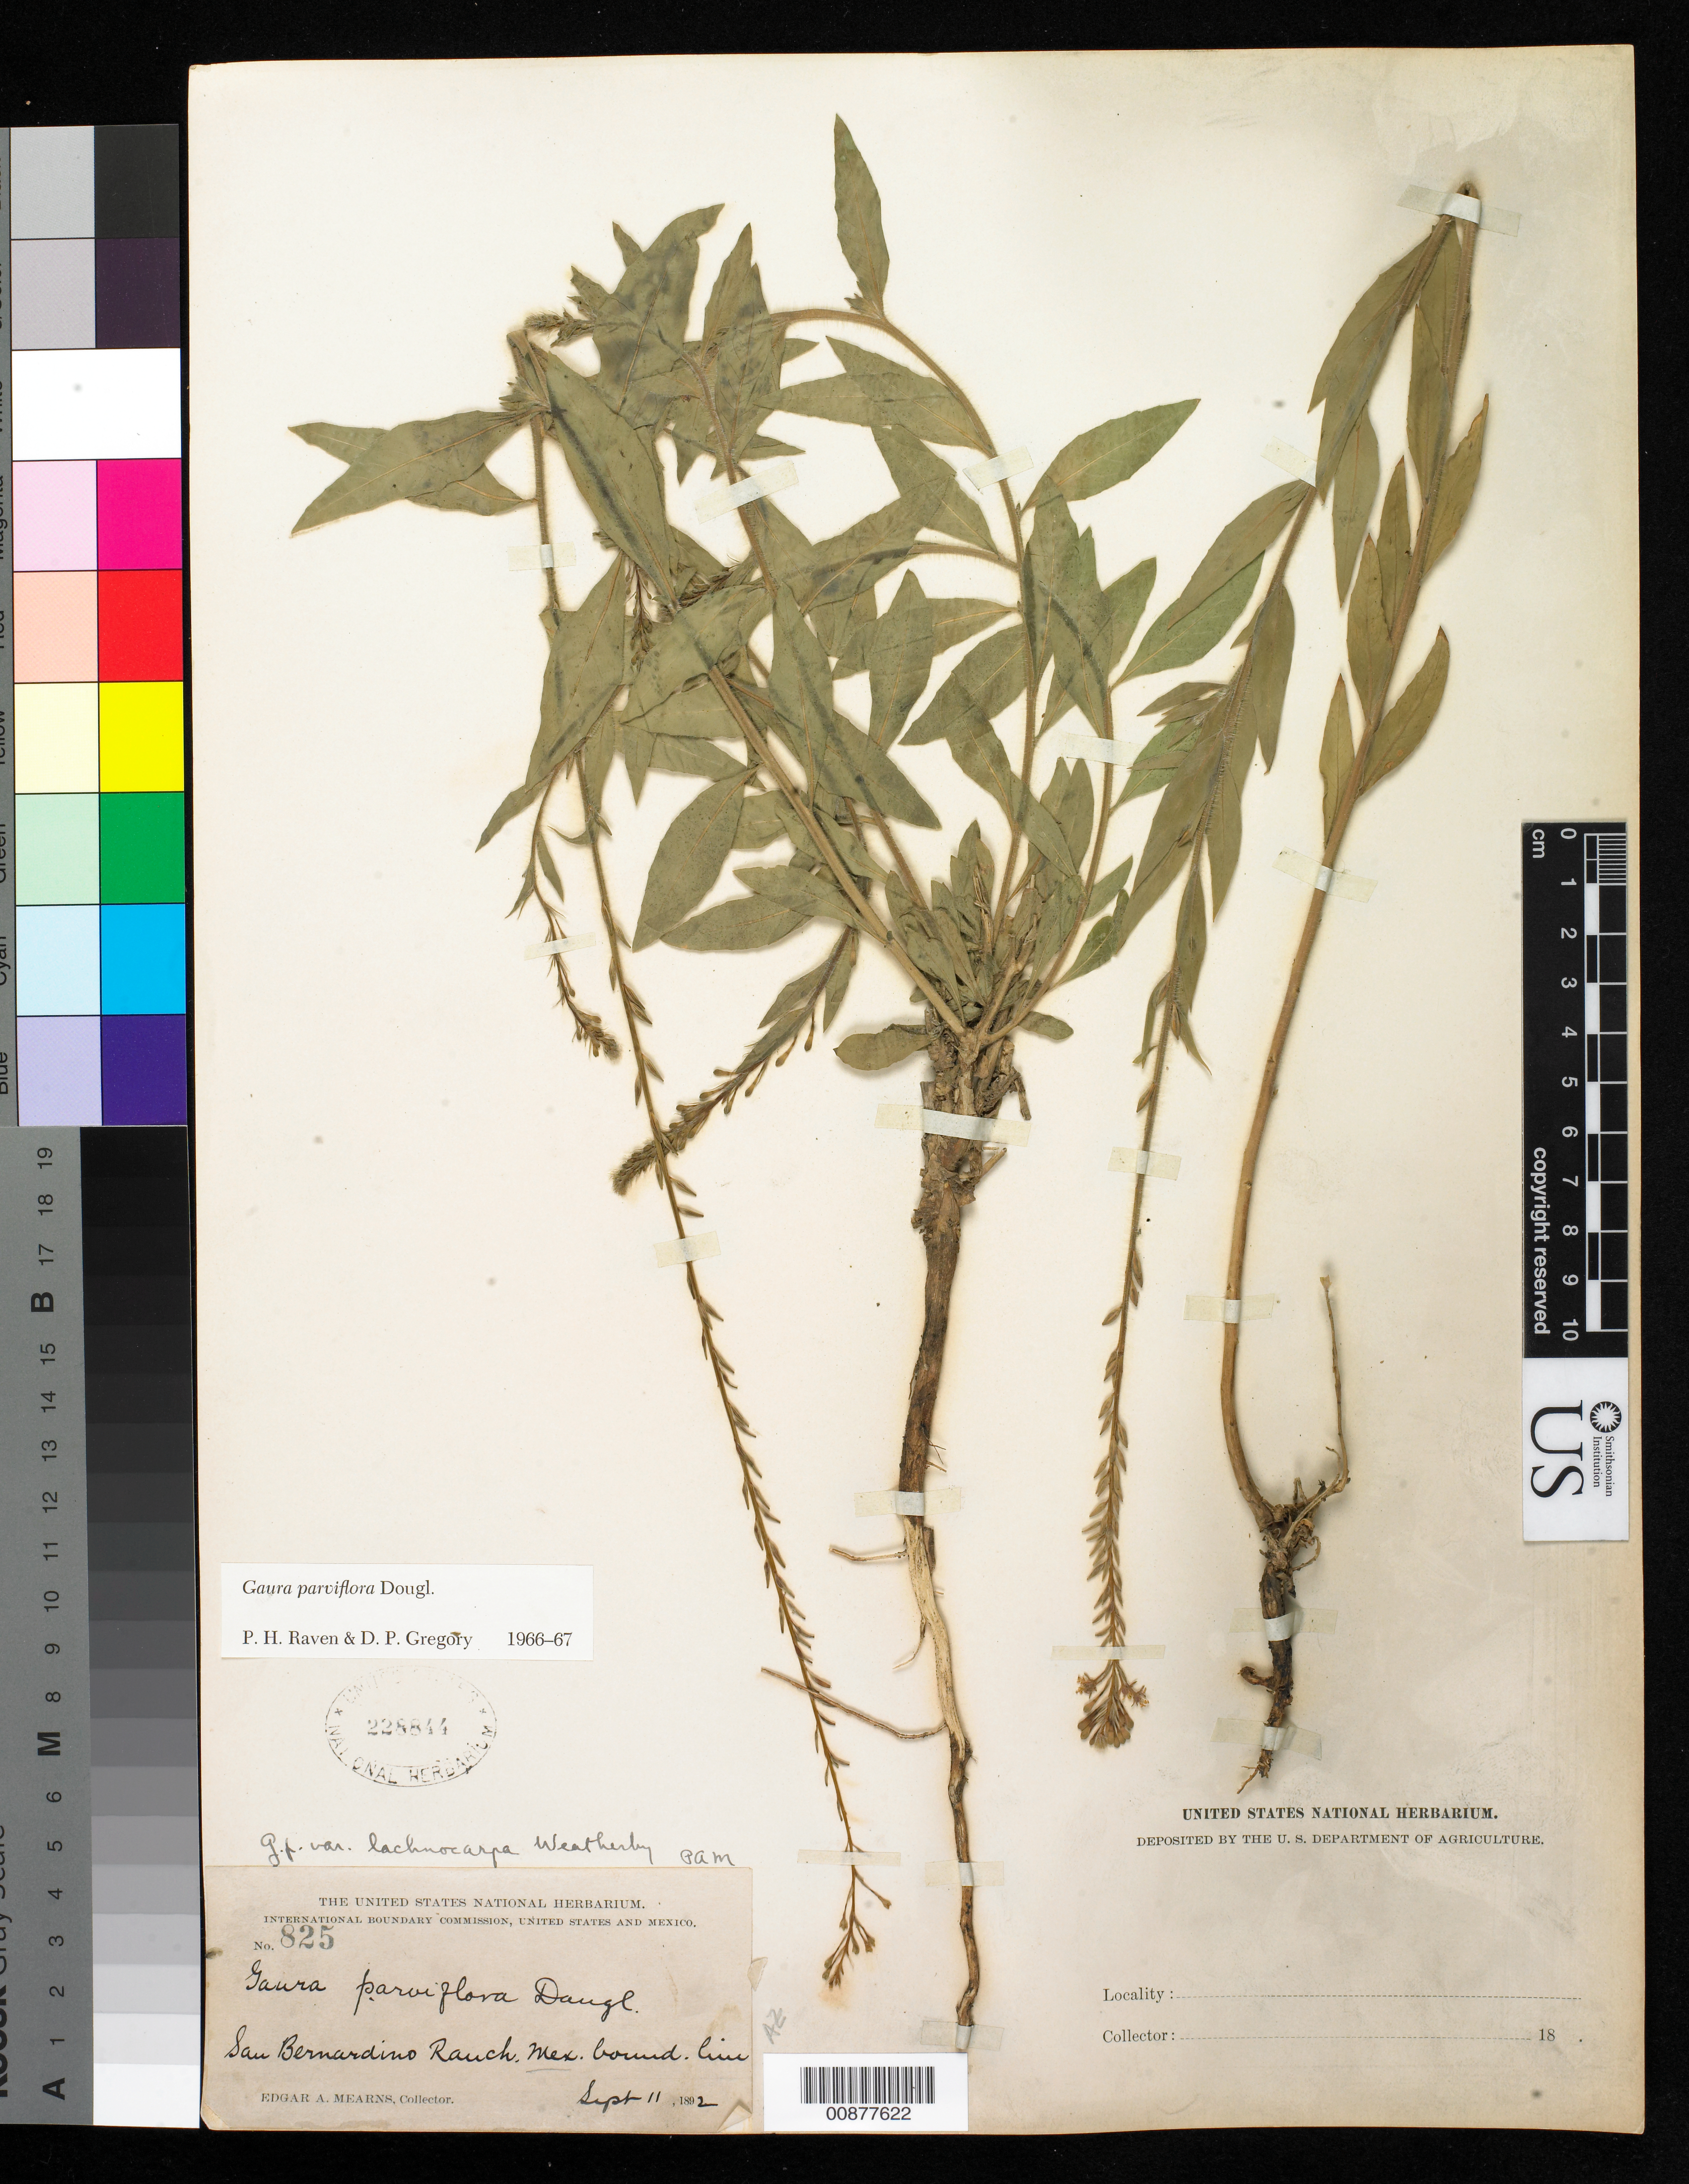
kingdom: Plantae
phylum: Tracheophyta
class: Magnoliopsida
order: Myrtales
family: Onagraceae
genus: Oenothera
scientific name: Oenothera curtiflora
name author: W.L. Wagner & Hoch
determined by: Wagner, W. L., (BOT), Smithsonian Institution - National Museum of Natural History (UNITED STATES)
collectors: E. A. Mearns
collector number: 825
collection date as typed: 11 Sep 1892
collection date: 1892-09-11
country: United States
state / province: Arizona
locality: San Bernardino Ranch. Mexican Boundary Line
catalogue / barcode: US 228844